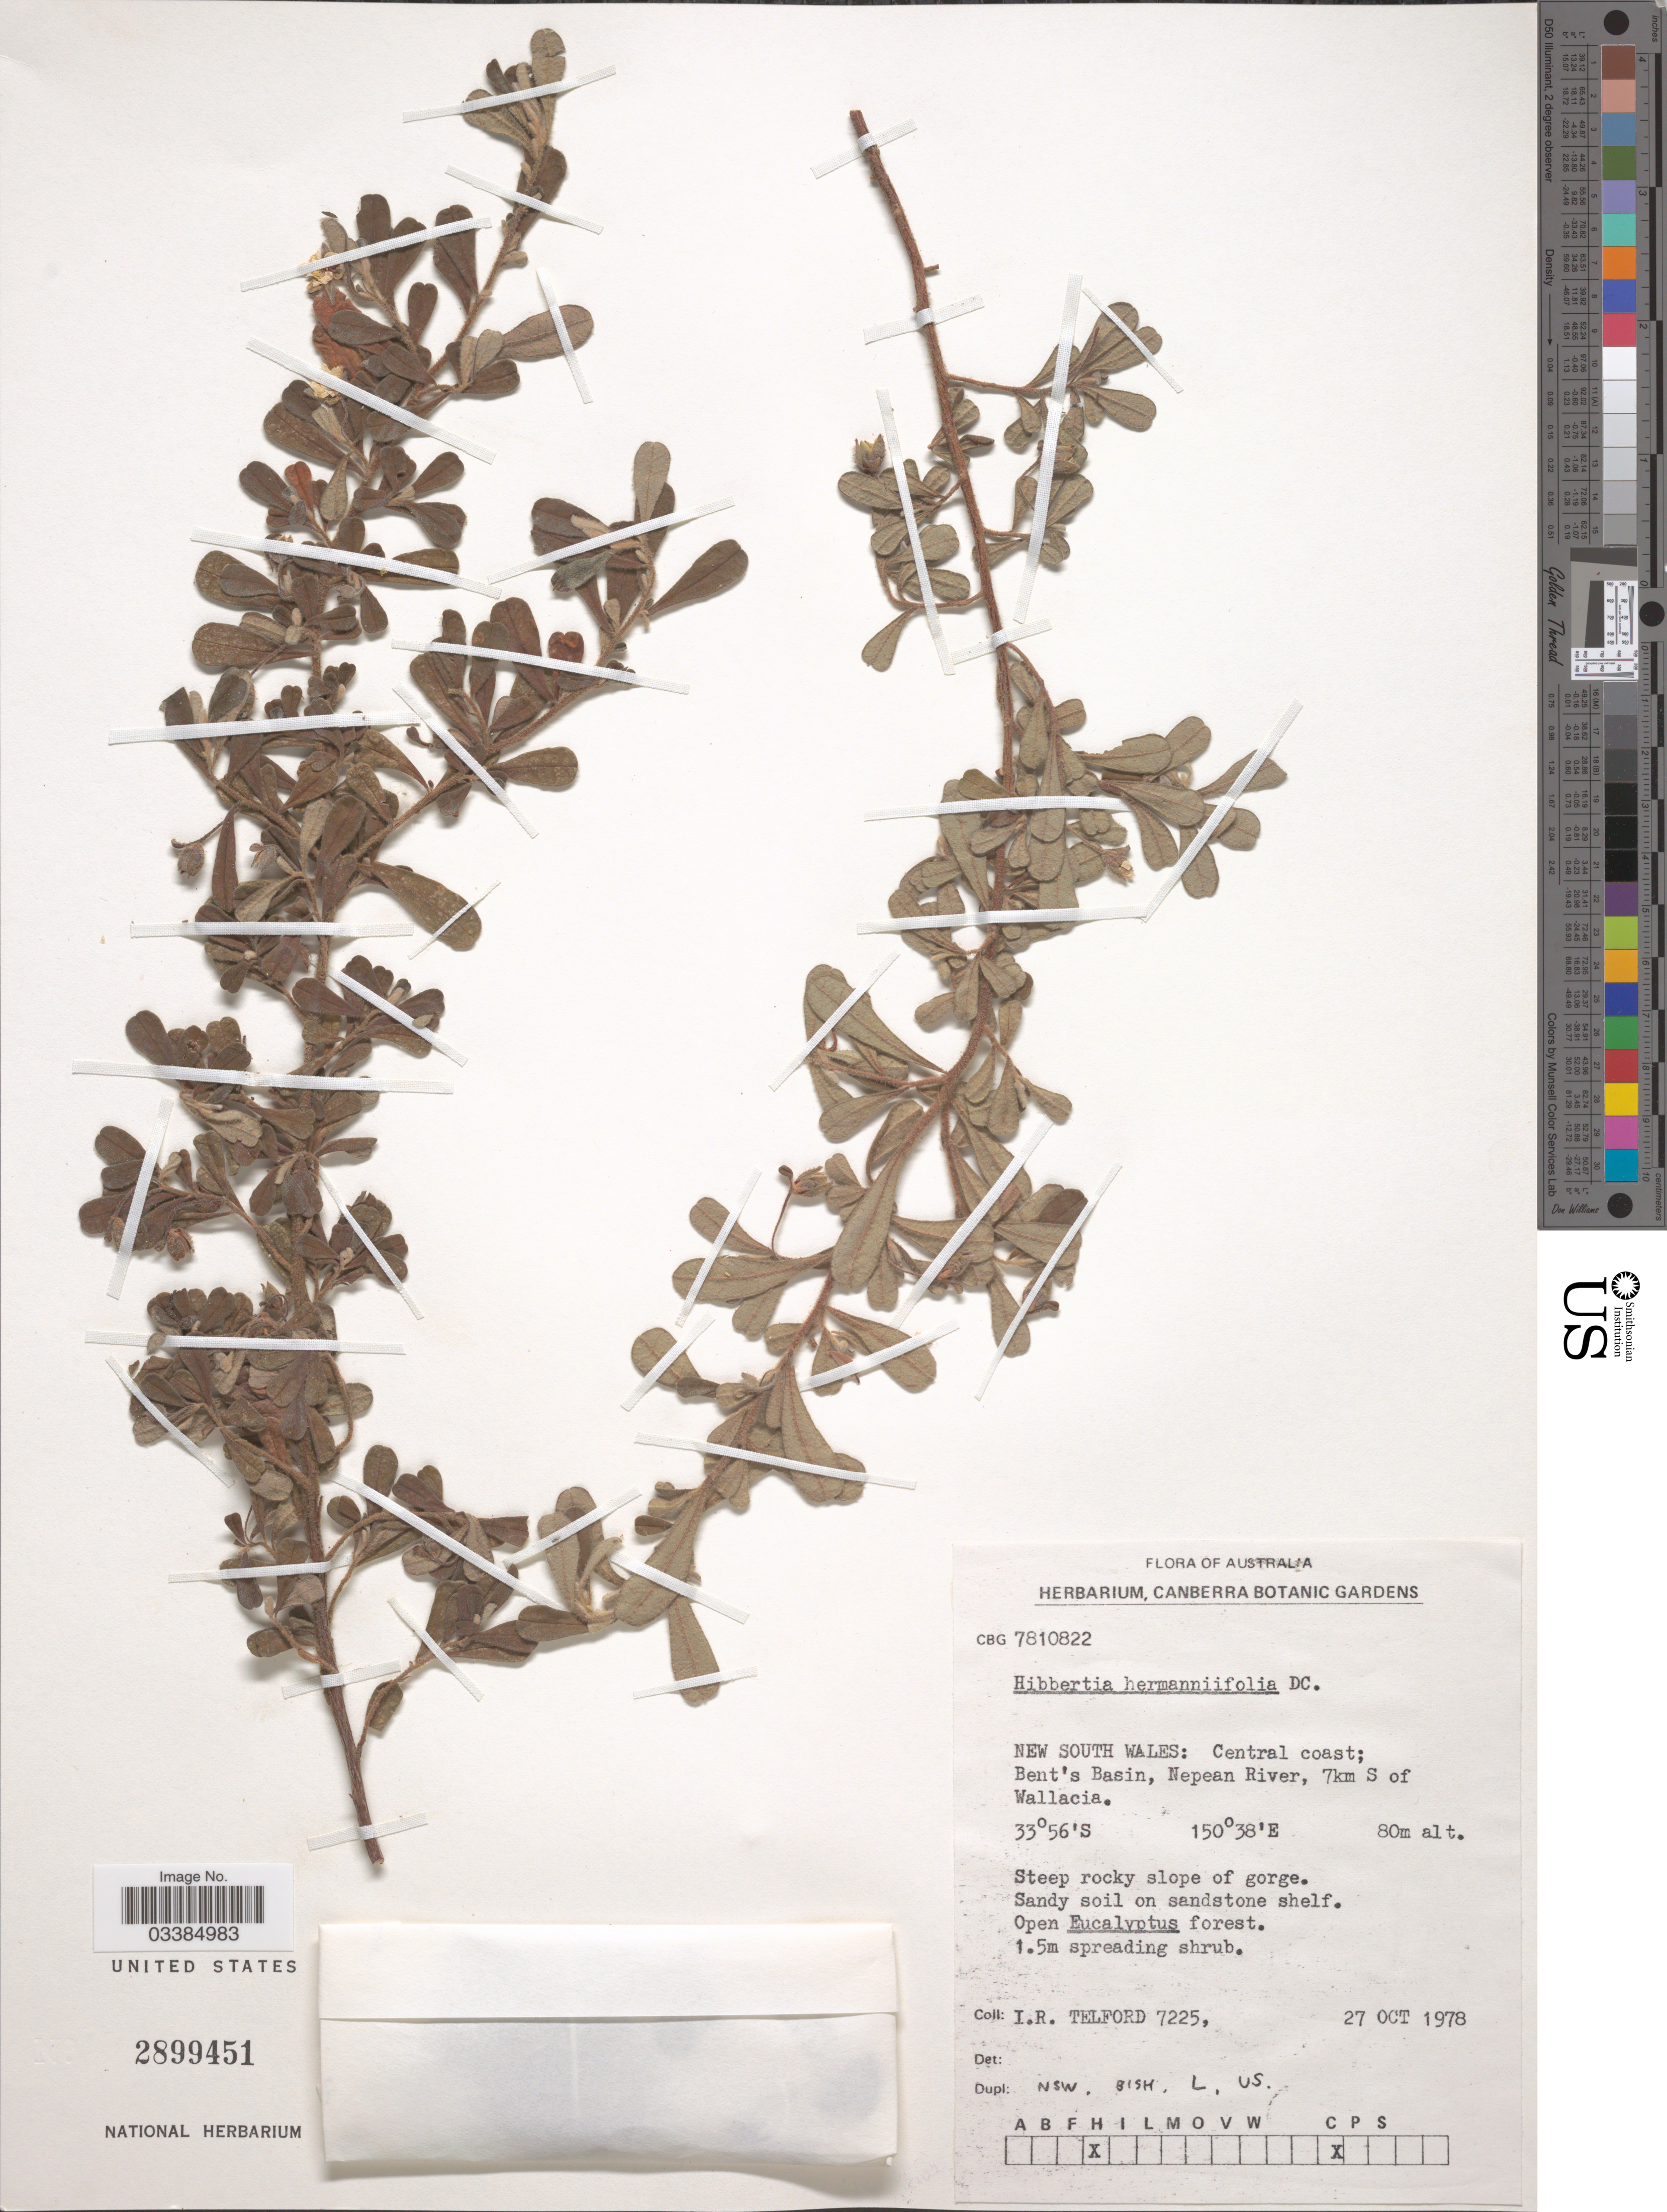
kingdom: Plantae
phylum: Tracheophyta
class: Magnoliopsida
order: Dilleniales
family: Dilleniaceae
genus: Hibbertia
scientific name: Hibbertia hermanniifolia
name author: DC.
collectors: I. R. Telford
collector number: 7225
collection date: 1978-10-27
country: Australia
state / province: New South Wales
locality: Central coast; Bent's Basin, Nepean River, 7km S of Wallacia.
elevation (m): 80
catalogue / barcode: US 2899451